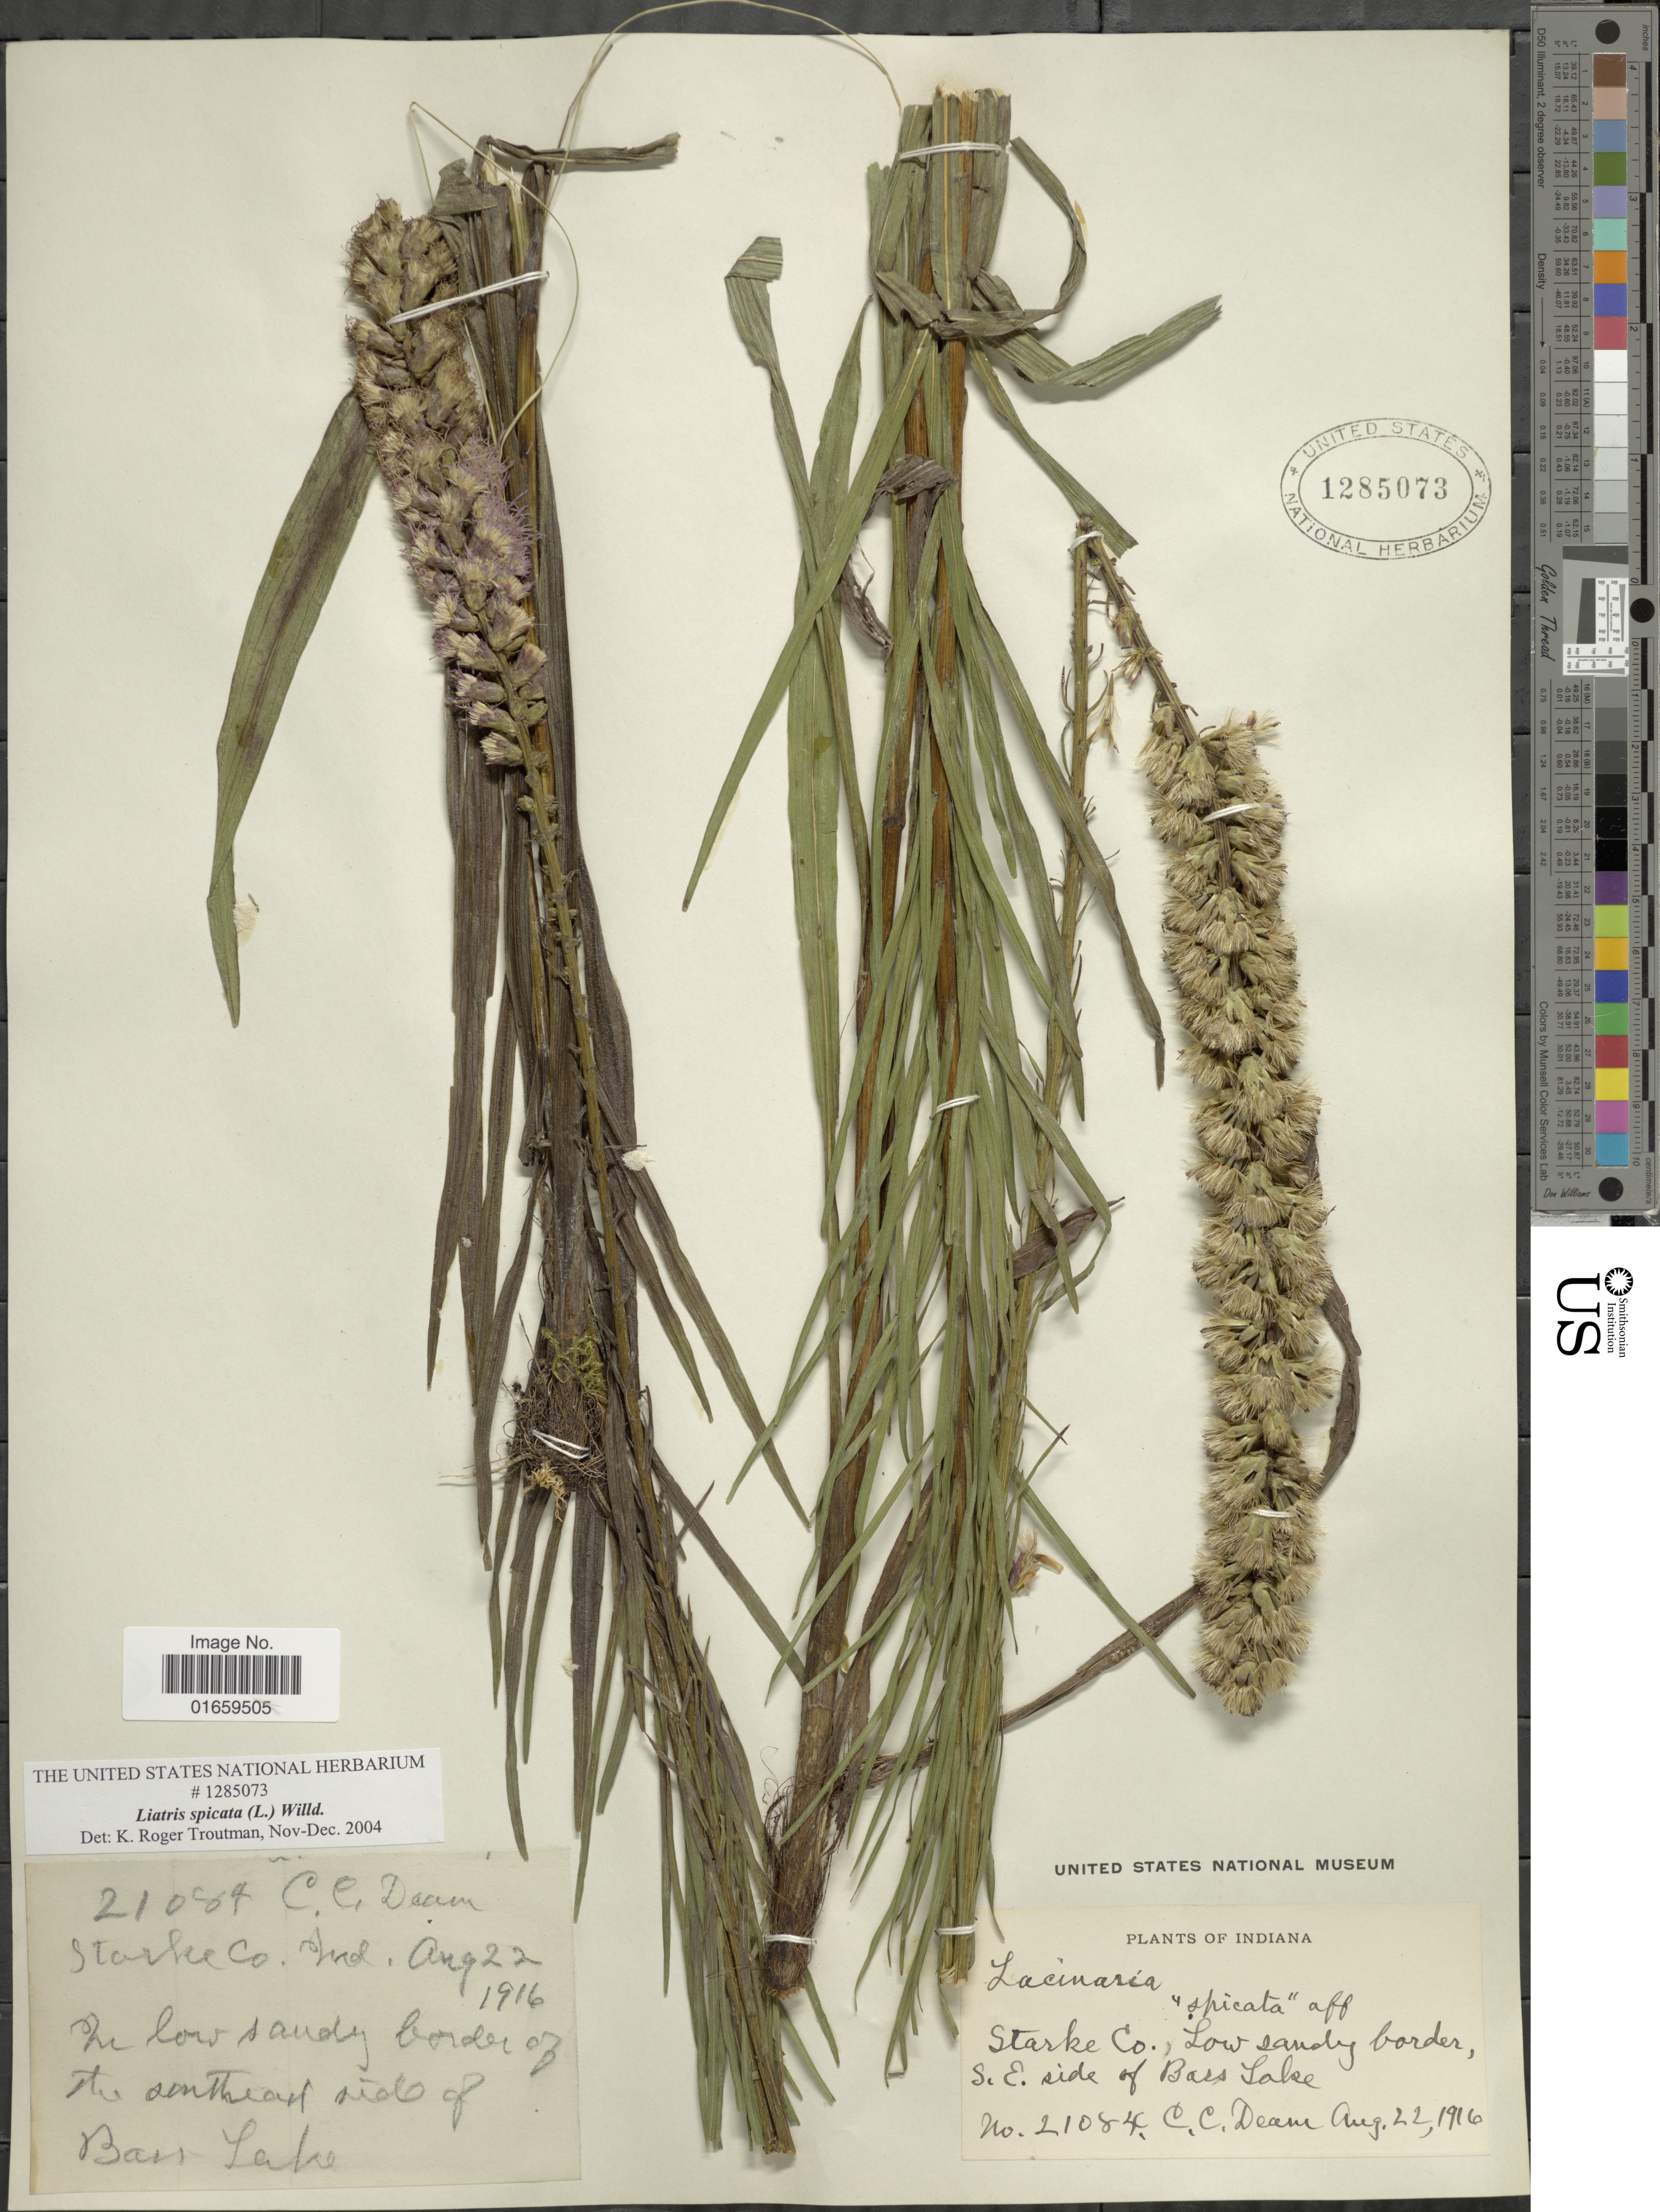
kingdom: Plantae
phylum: Tracheophyta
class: Magnoliopsida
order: Asterales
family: Asteraceae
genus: Liatris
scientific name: Liatris spicata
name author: (L.) Willd.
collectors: C. C. Deam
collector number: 21084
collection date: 1916-08-22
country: United States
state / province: Indiana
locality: Starke Co., S. E. side of Bass Lake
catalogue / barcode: US 1285073